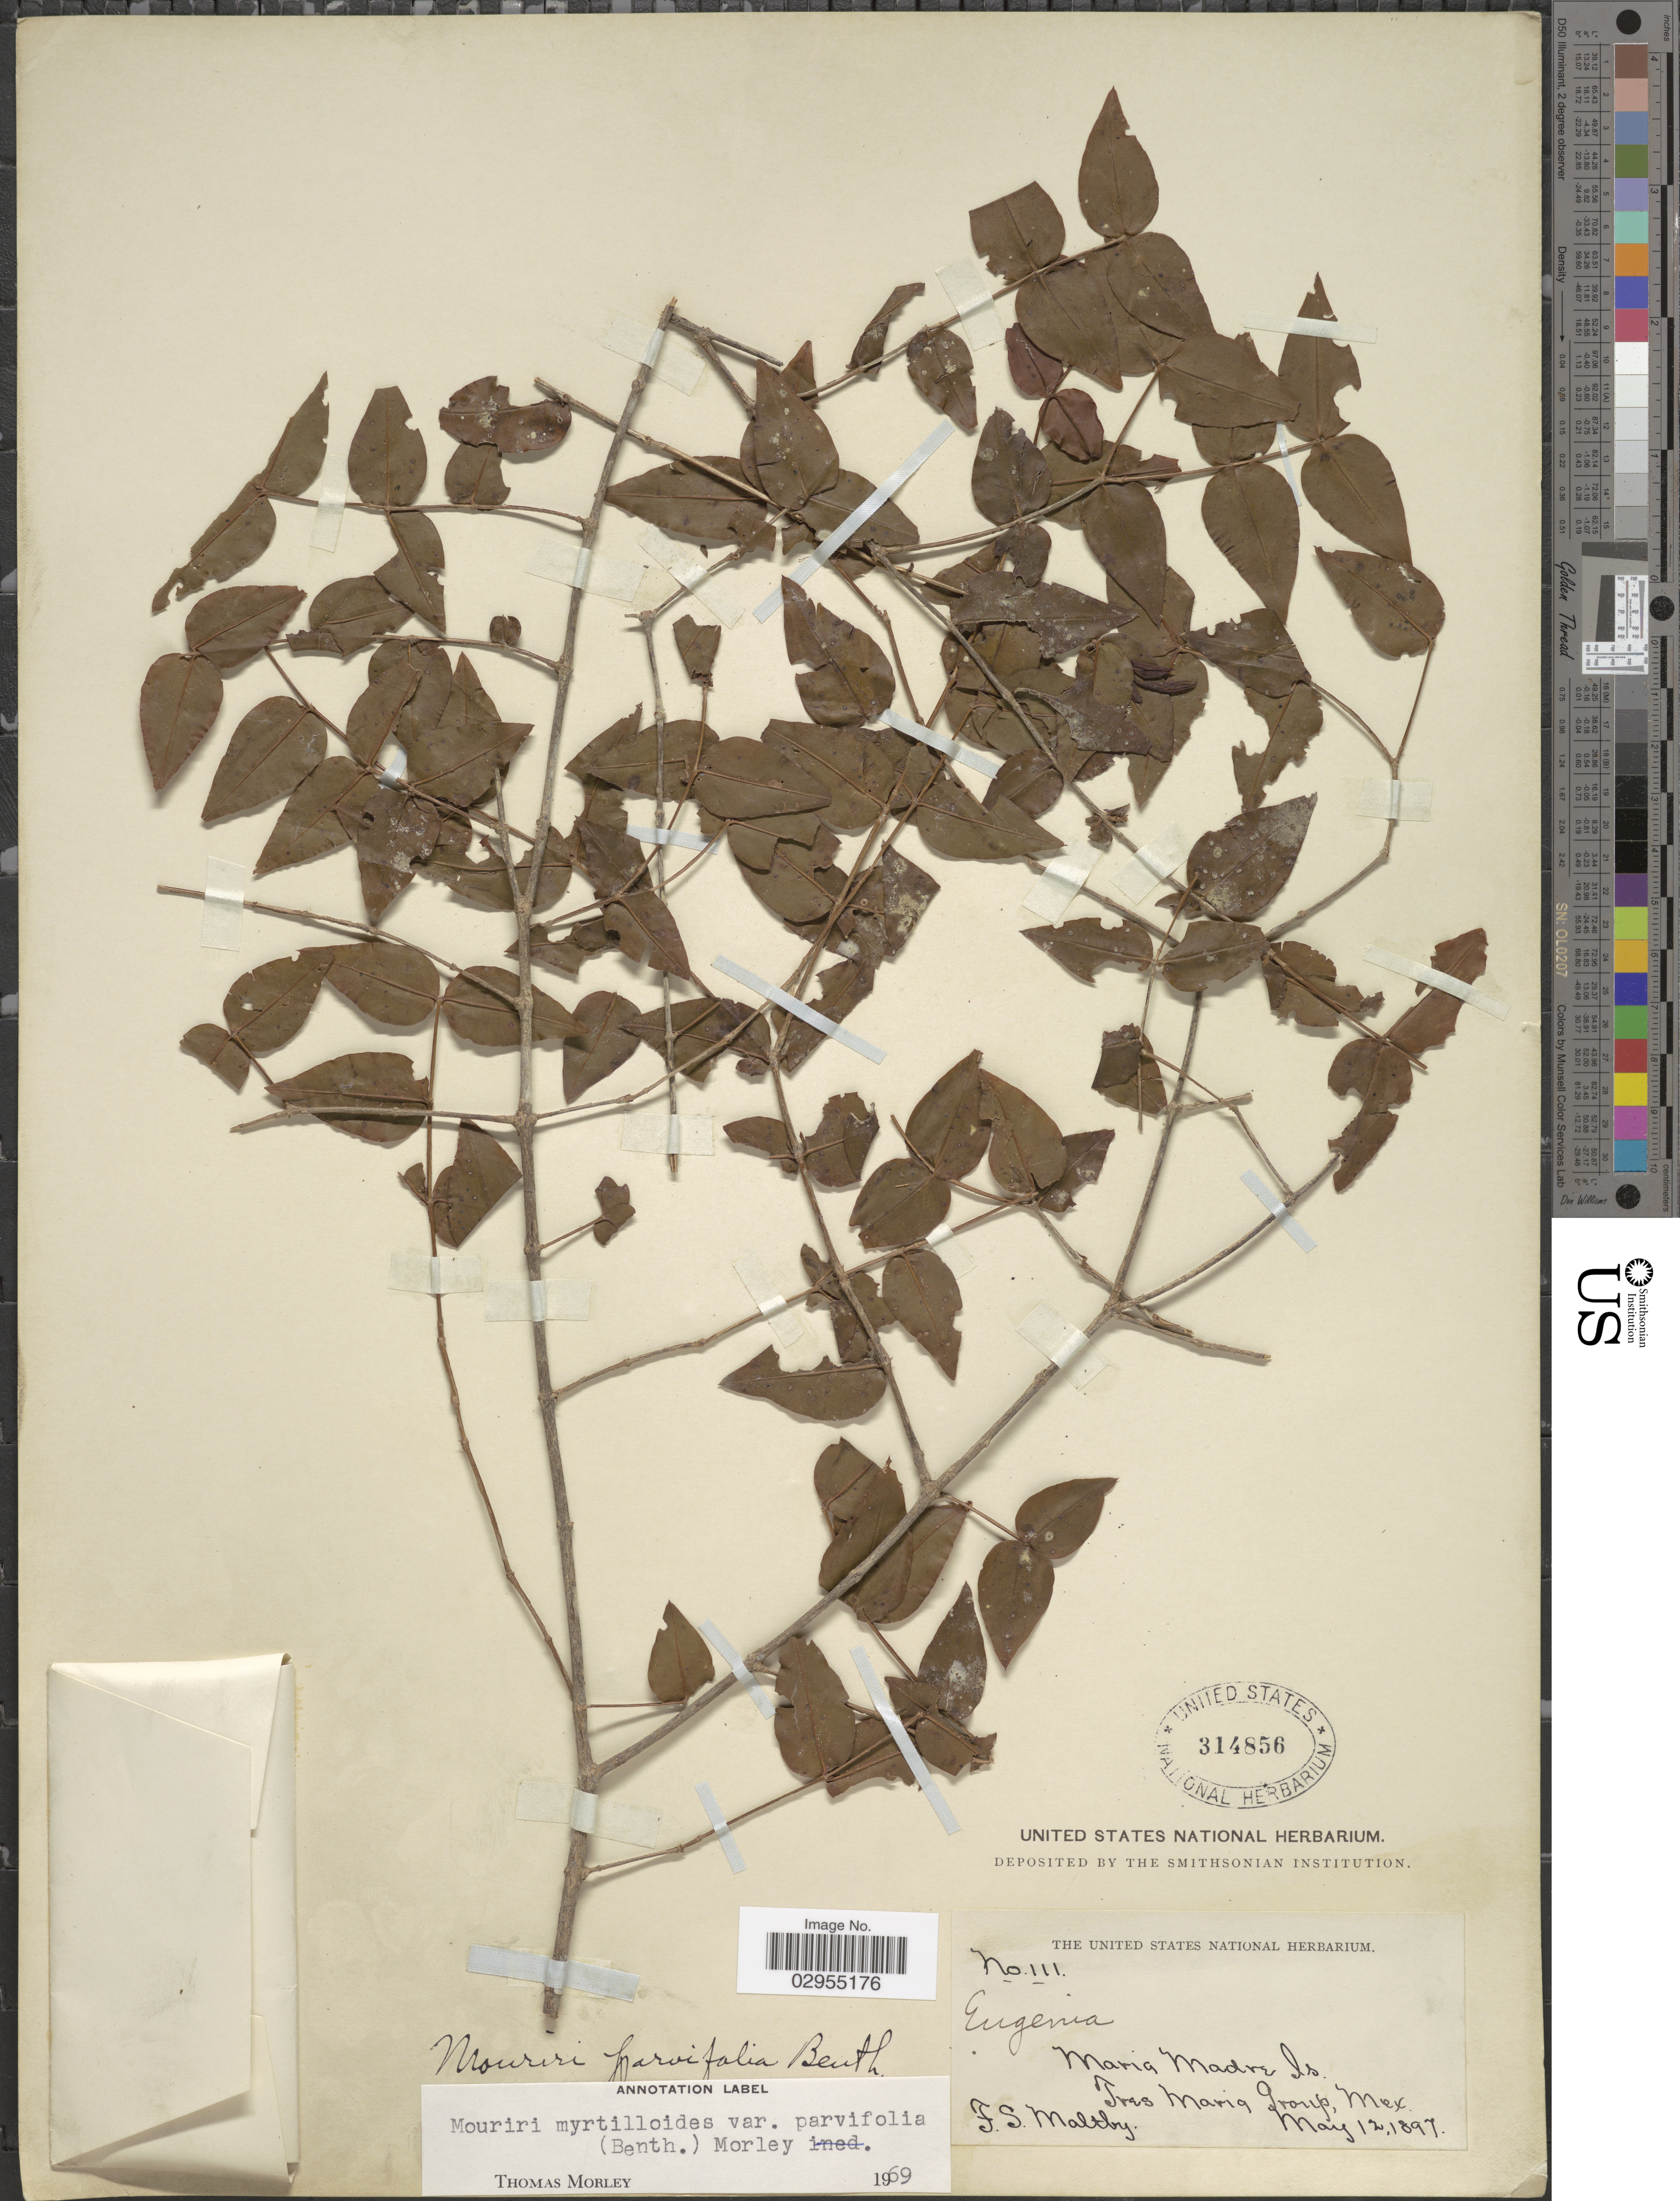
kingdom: Plantae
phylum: Tracheophyta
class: Magnoliopsida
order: Myrtales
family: Melastomataceae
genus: Mouriri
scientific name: Mouriri myrtilloides subsp. parvifolia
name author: (Benth.) Morley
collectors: F. S. Maltby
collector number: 111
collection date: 1897-05-12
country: Mexico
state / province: Nayarit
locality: Maria Madre Is. Tres Maria Group.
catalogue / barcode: US 314856